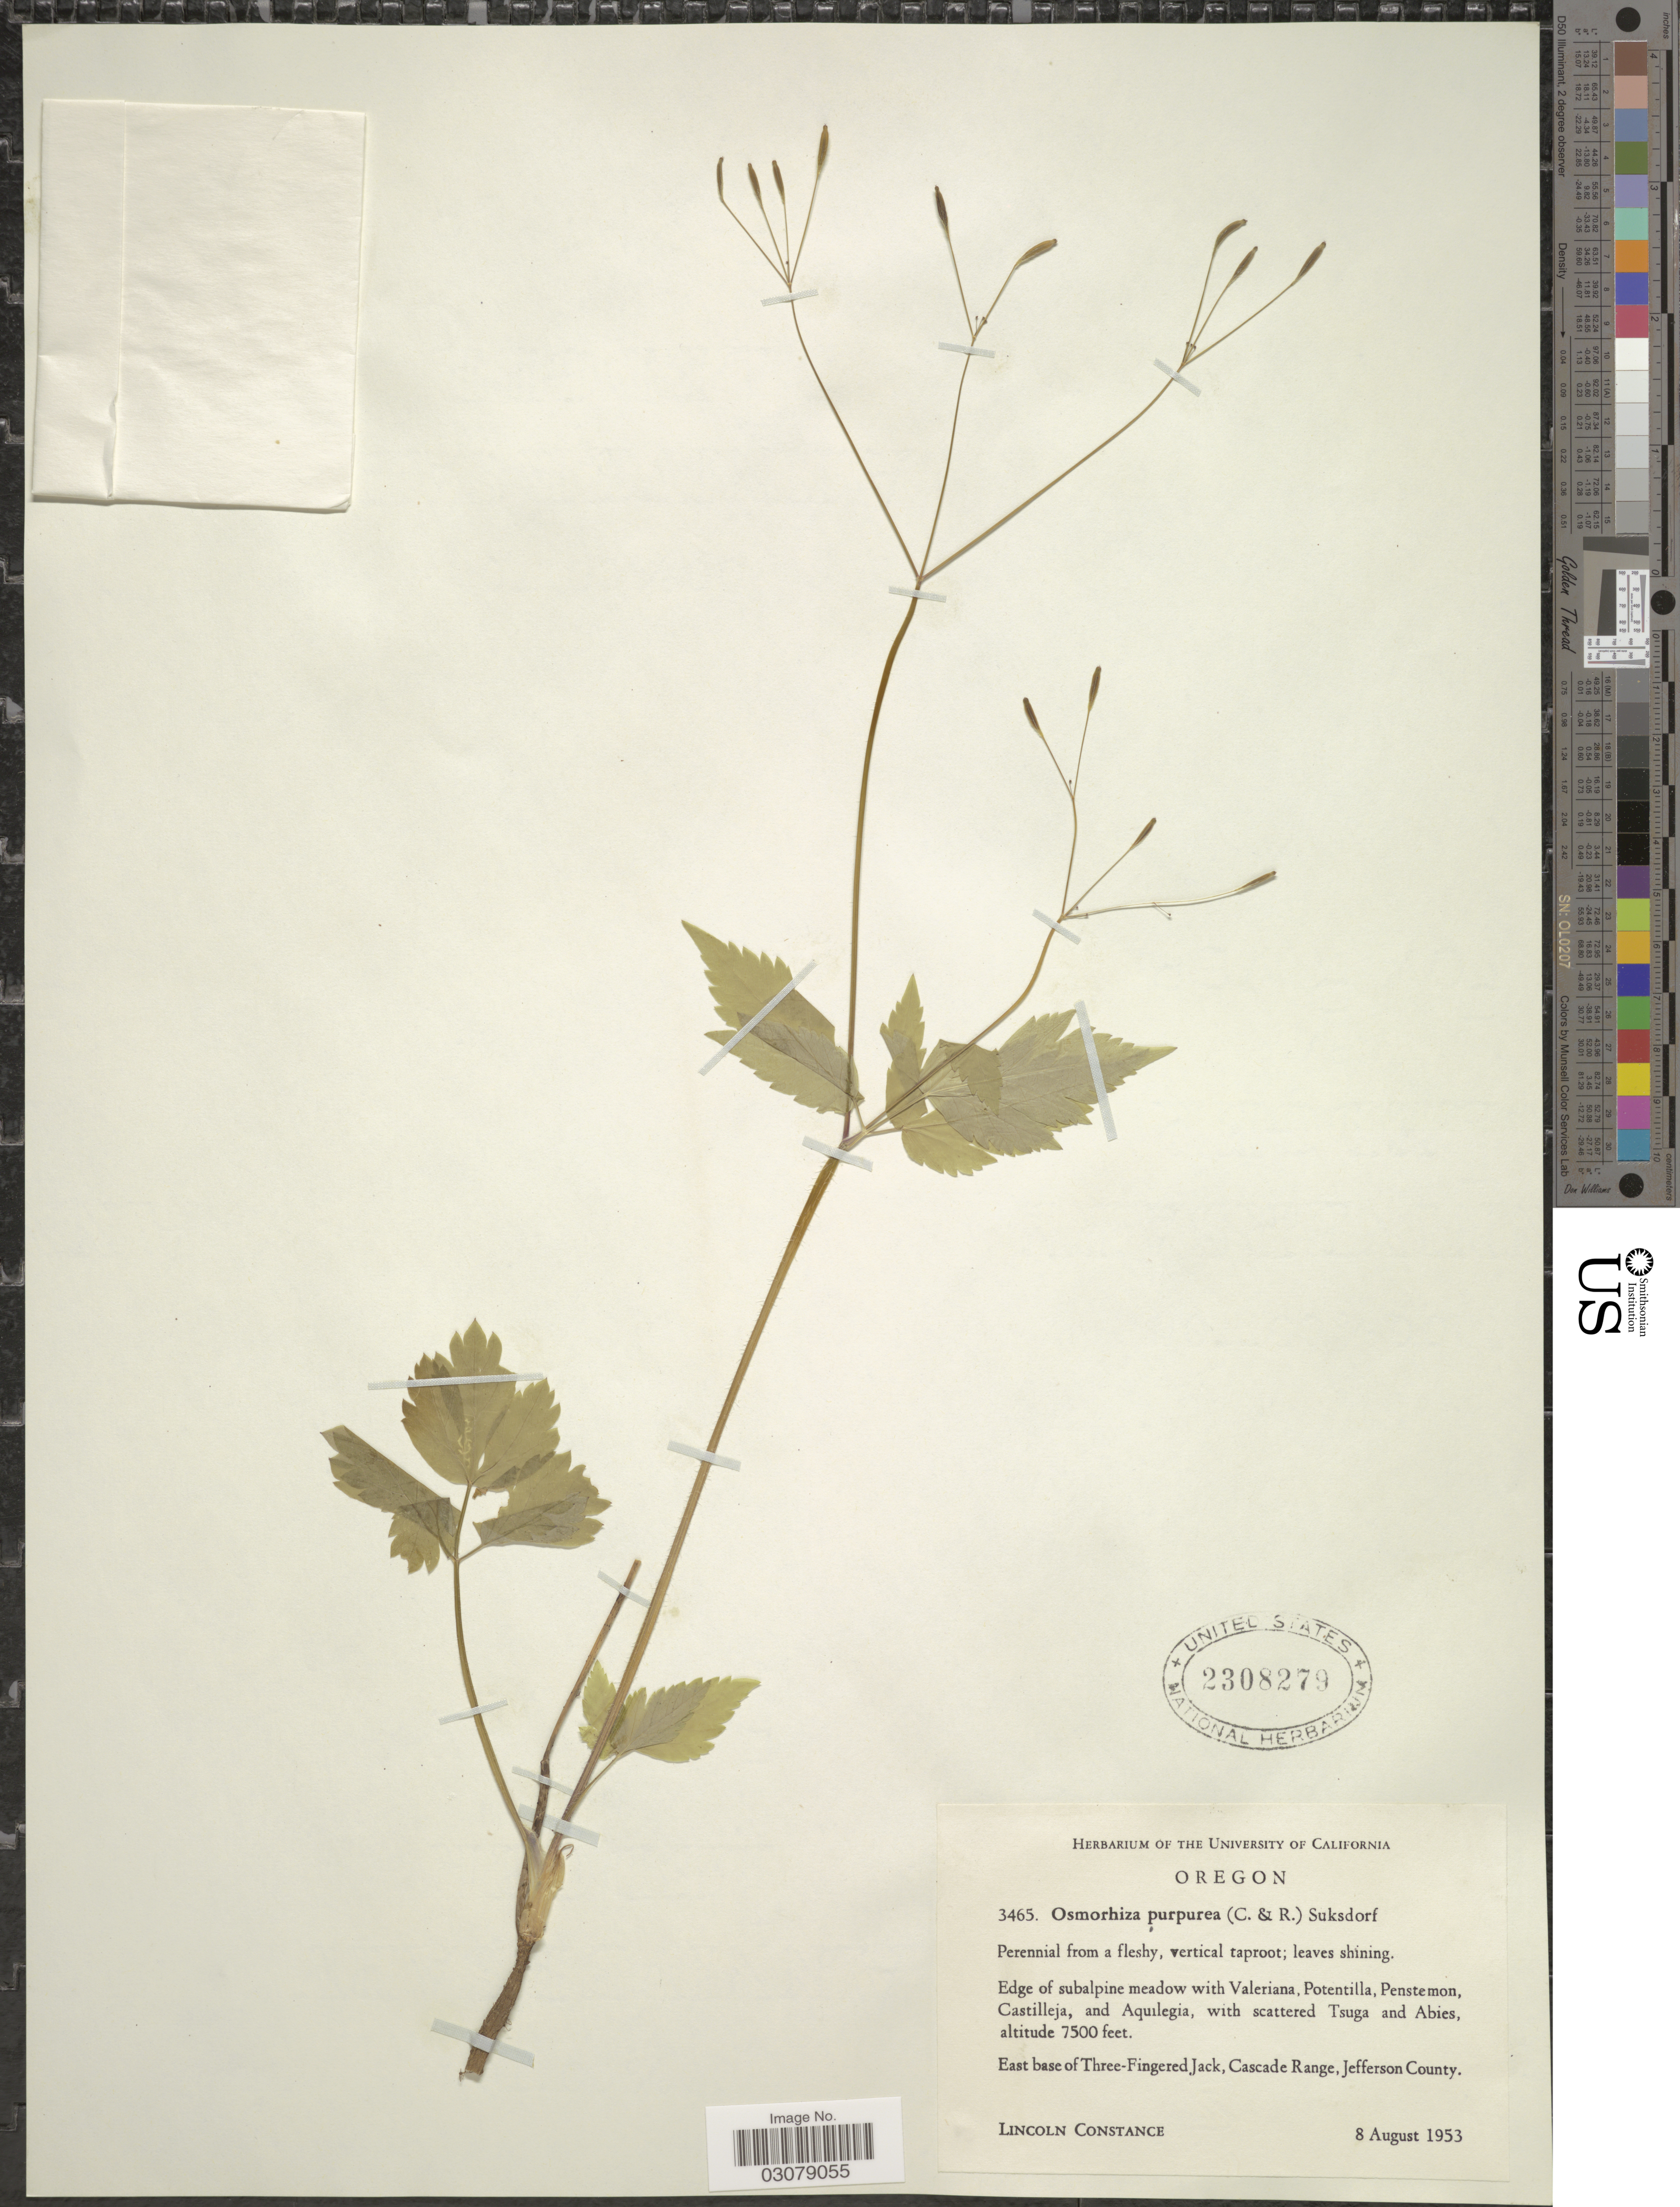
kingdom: Plantae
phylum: Tracheophyta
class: Magnoliopsida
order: Apiales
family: Apiaceae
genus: Osmorhiza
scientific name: Osmorhiza purpurea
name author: (J.M. Coult. & Rose) Suksd.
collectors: L. Constance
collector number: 3465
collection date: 1953-08-08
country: United States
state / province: Oregon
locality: East base of Three-Fingered Jack, Cascade Range, Jefferson County.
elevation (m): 2286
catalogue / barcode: US 2308279